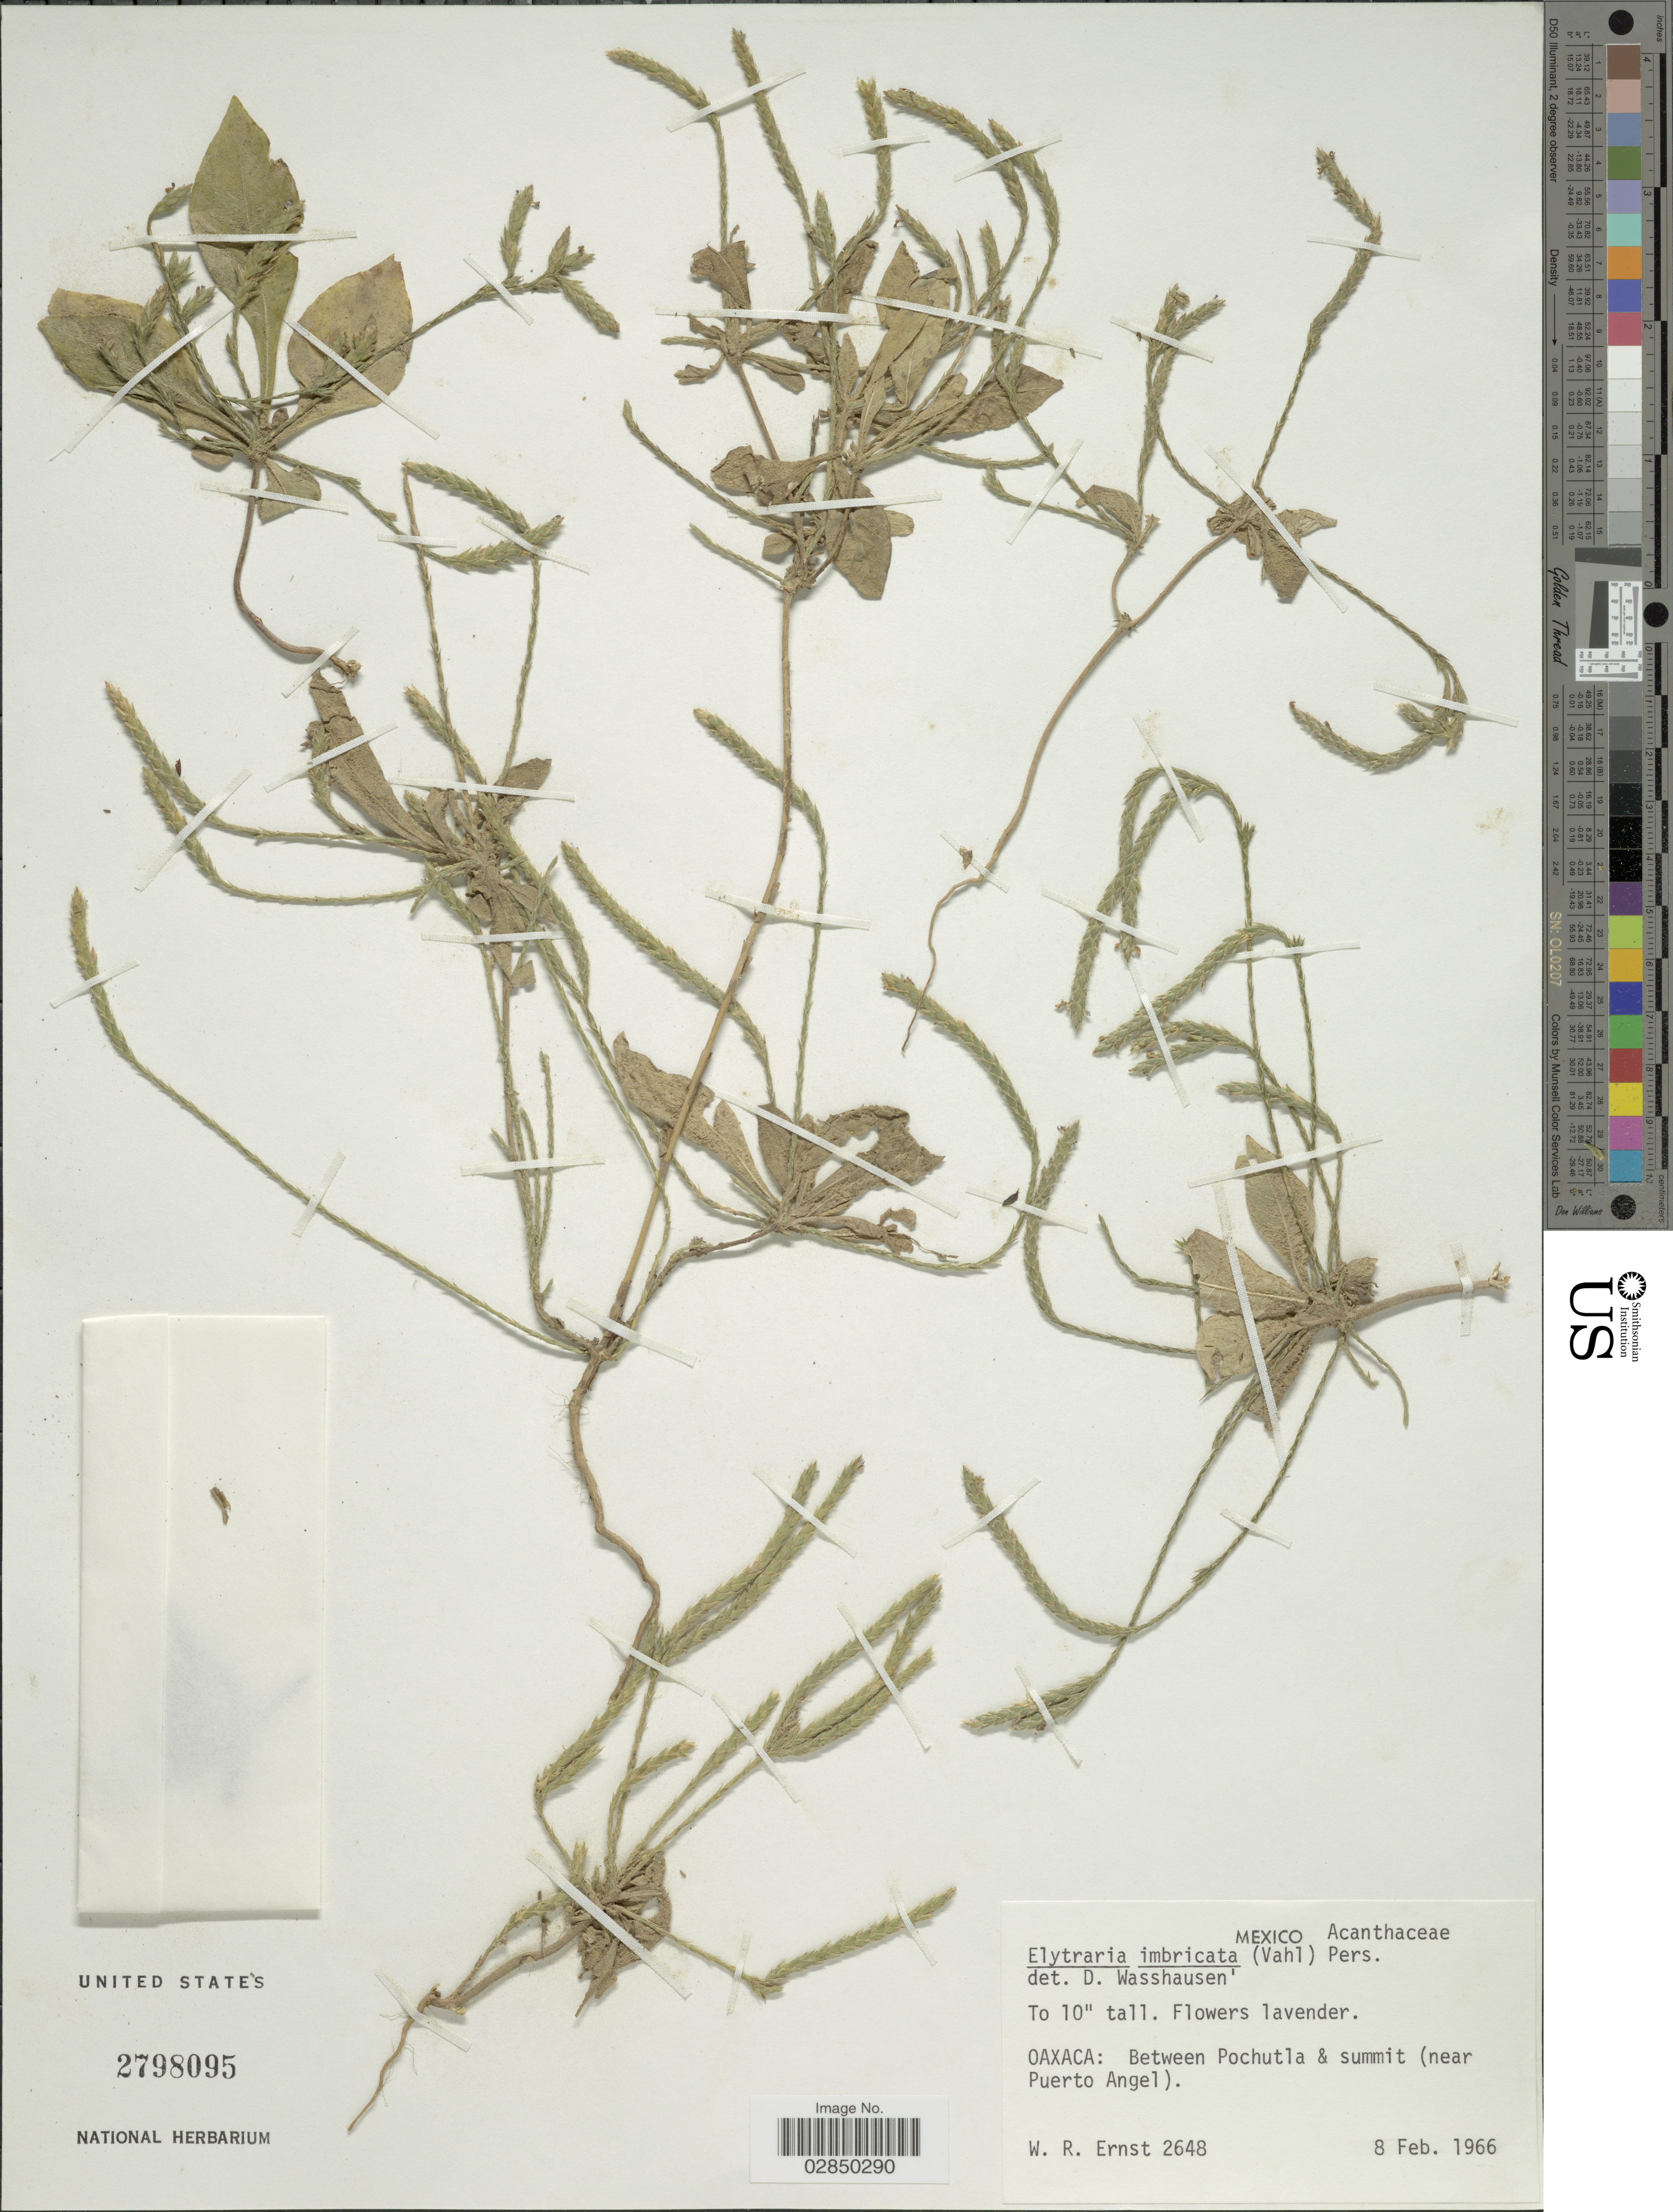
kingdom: Plantae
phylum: Tracheophyta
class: Magnoliopsida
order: Lamiales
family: Acanthaceae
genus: Elytraria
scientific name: Elytraria imbricata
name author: (Vahl) Pers.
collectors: W. R. Ernst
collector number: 2648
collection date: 1966-02-08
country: Mexico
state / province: Oaxaca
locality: Between Pochutla & summit (near Puerto Angel).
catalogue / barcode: US 2798095